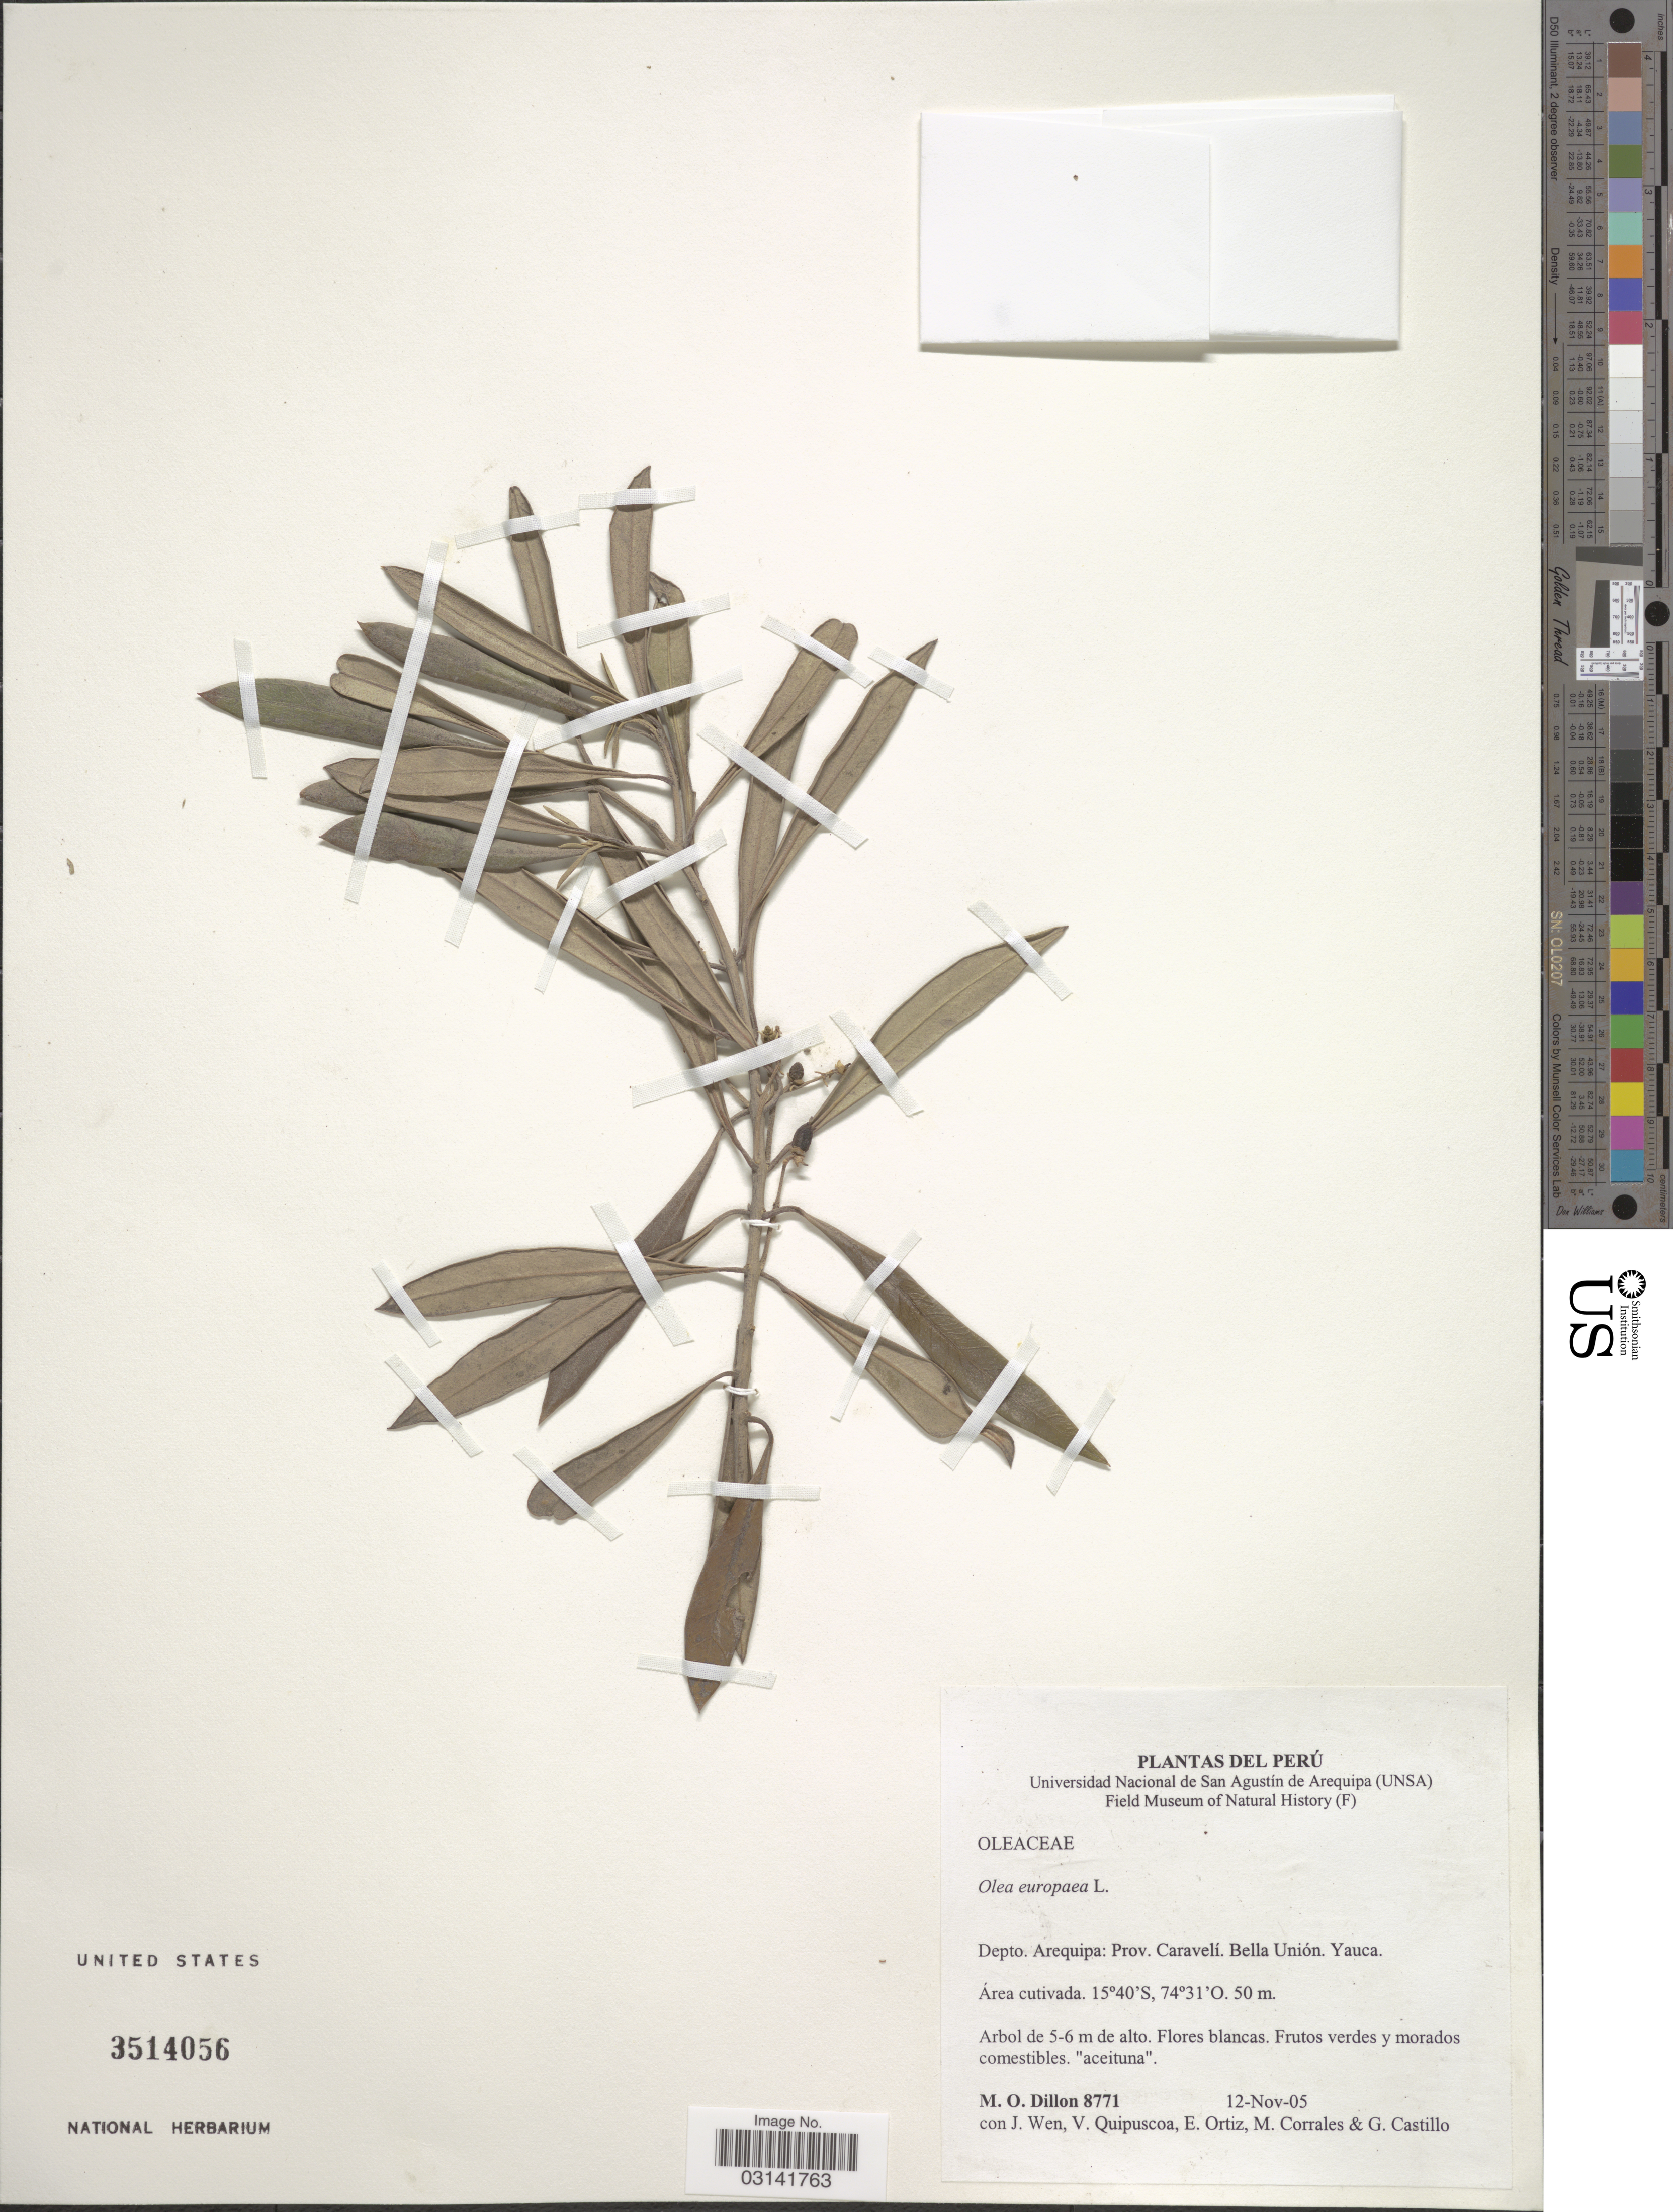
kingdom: Plantae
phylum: Tracheophyta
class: Magnoliopsida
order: Lamiales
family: Oleaceae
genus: Olea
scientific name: Olea europaea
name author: L.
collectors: M. O. Dillon, J. Wen, V. Quipuscoa, E. Ortiz & et al.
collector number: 8771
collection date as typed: Transcribed d/m/y: 12/11/5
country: Peru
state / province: Arequipa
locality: Depto. Arequipa: Prov. Caravelí. Bella Unión. Yauca. Área cutivada.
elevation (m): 50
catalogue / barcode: US 3514056